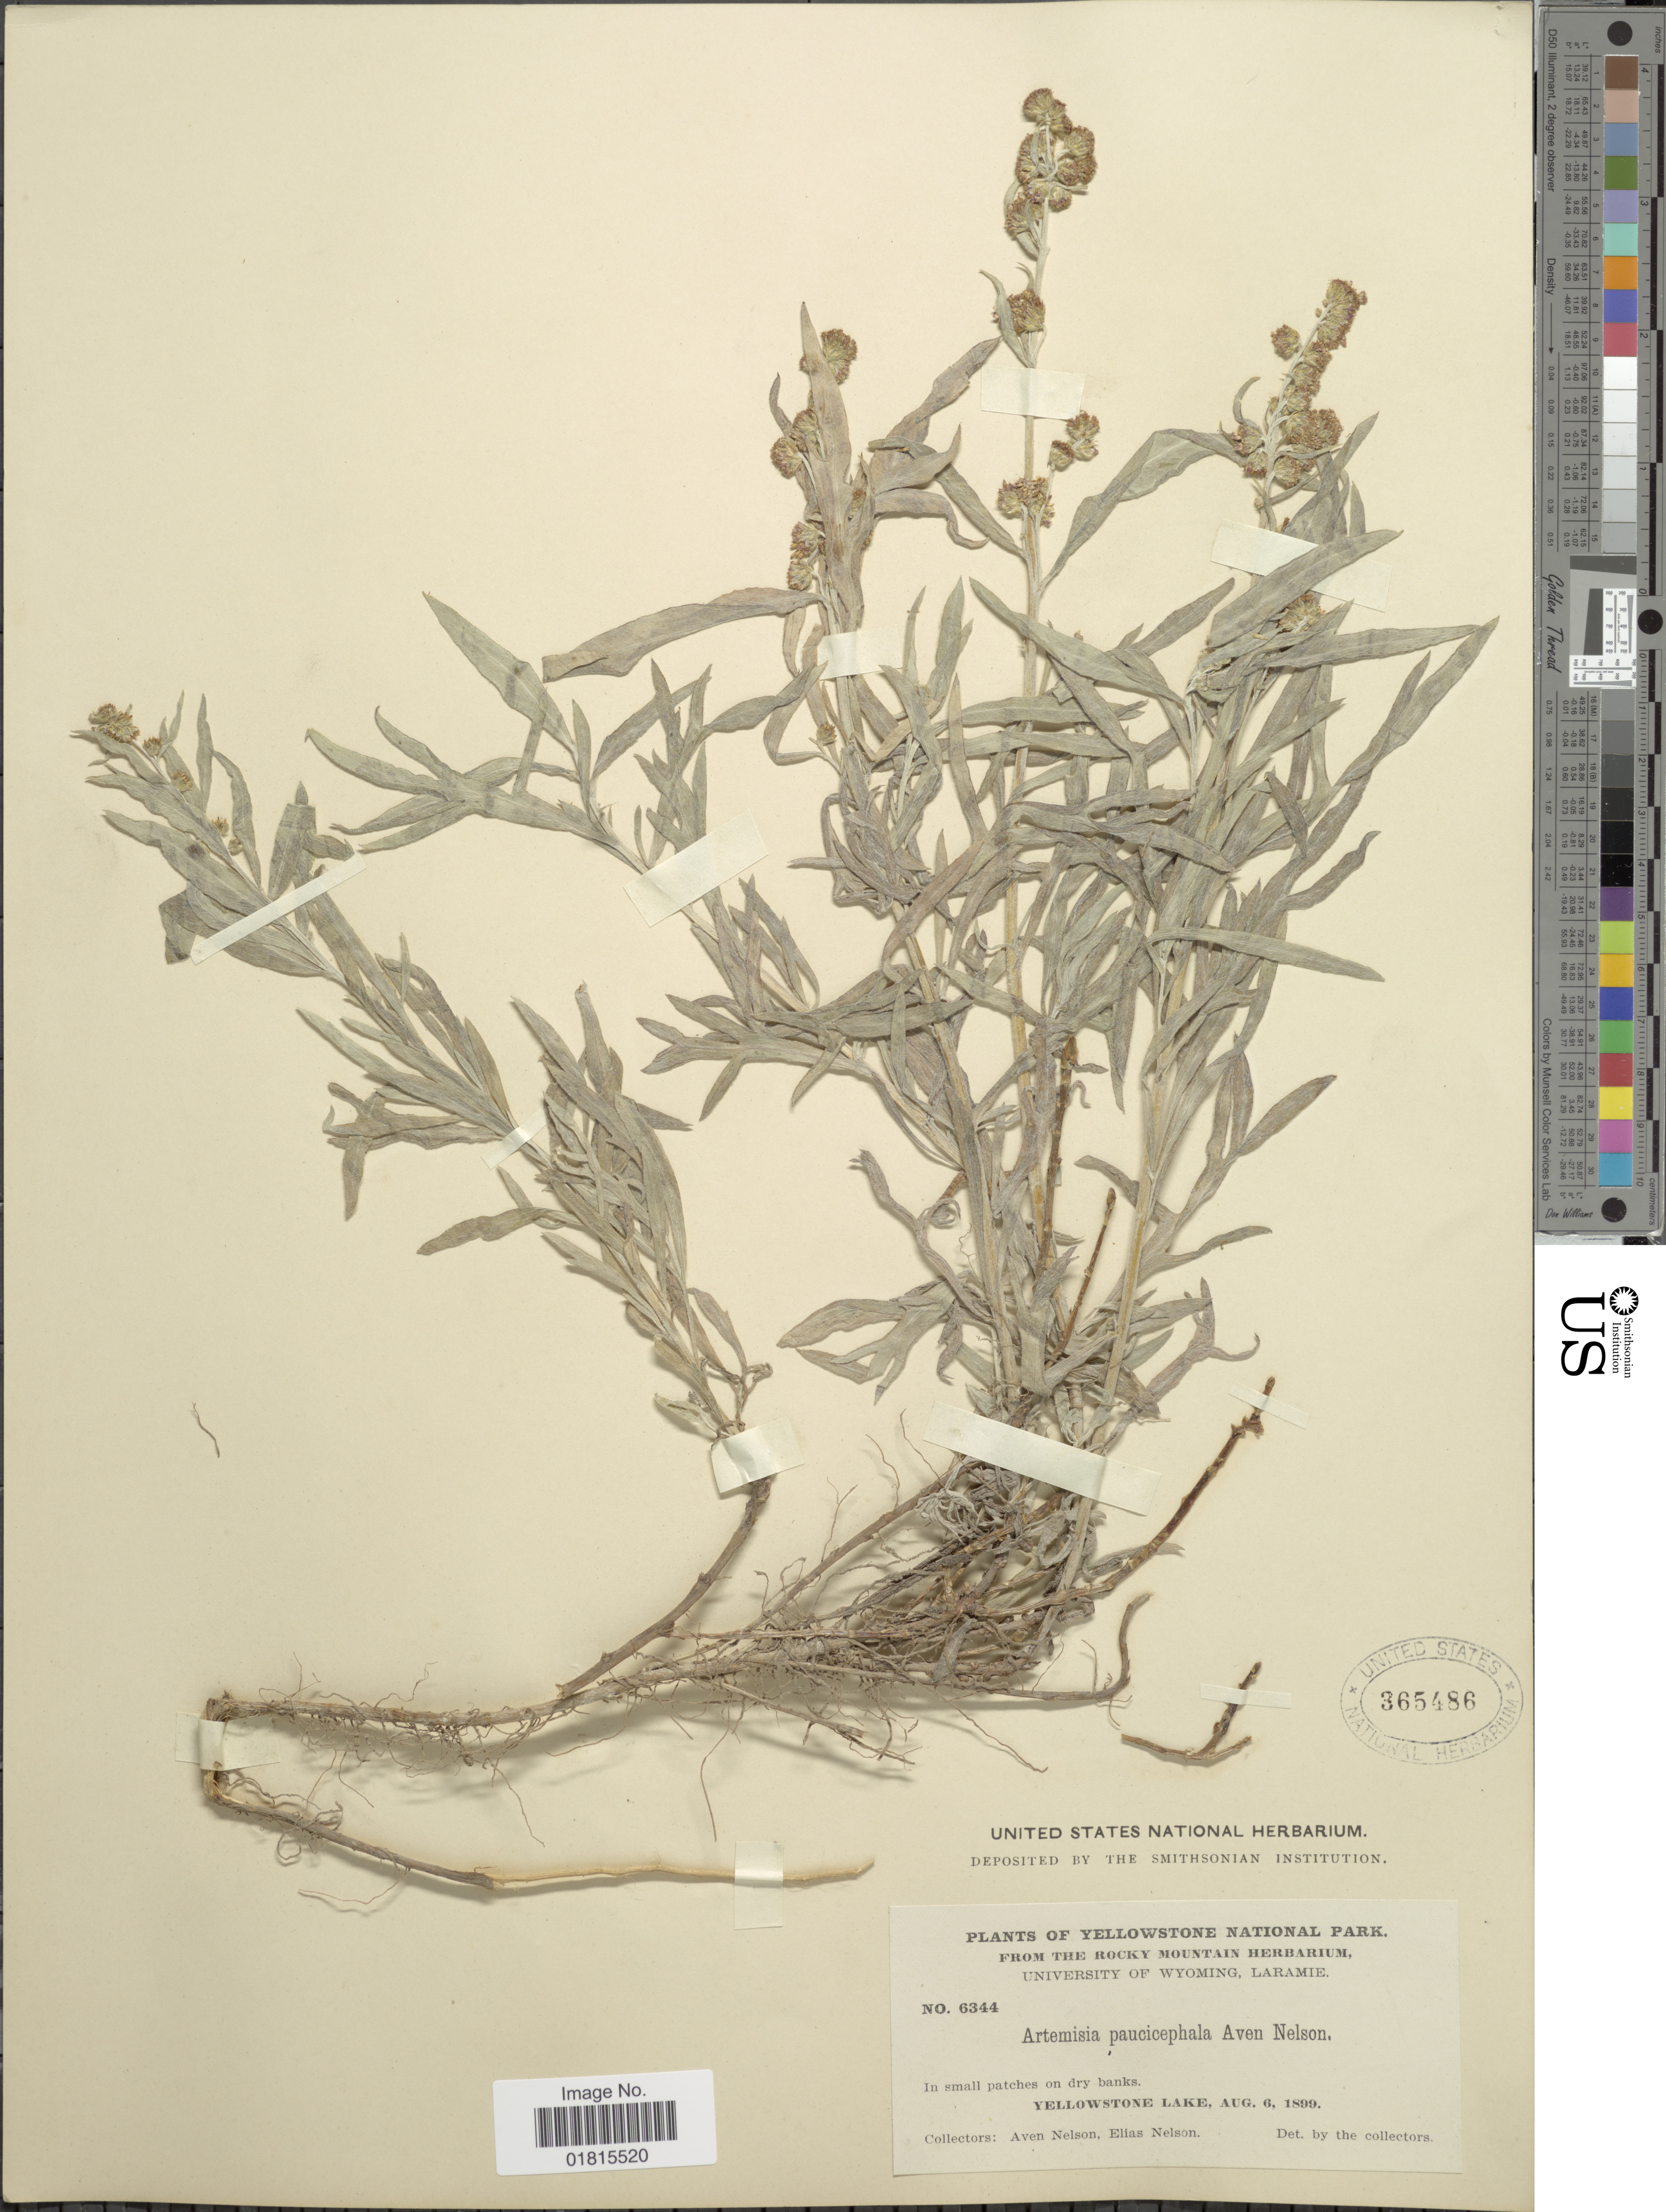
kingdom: Plantae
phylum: Tracheophyta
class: Magnoliopsida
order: Asterales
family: Asteraceae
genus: Artemisia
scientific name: Artemisia floccosa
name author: Rydb.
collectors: A. Nelson & E. Nelson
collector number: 6344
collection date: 1899-08-06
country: United States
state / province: Wyoming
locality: Yellowstone National Park. In small patches on dry banks. Yellowstone Lake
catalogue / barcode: US 365486